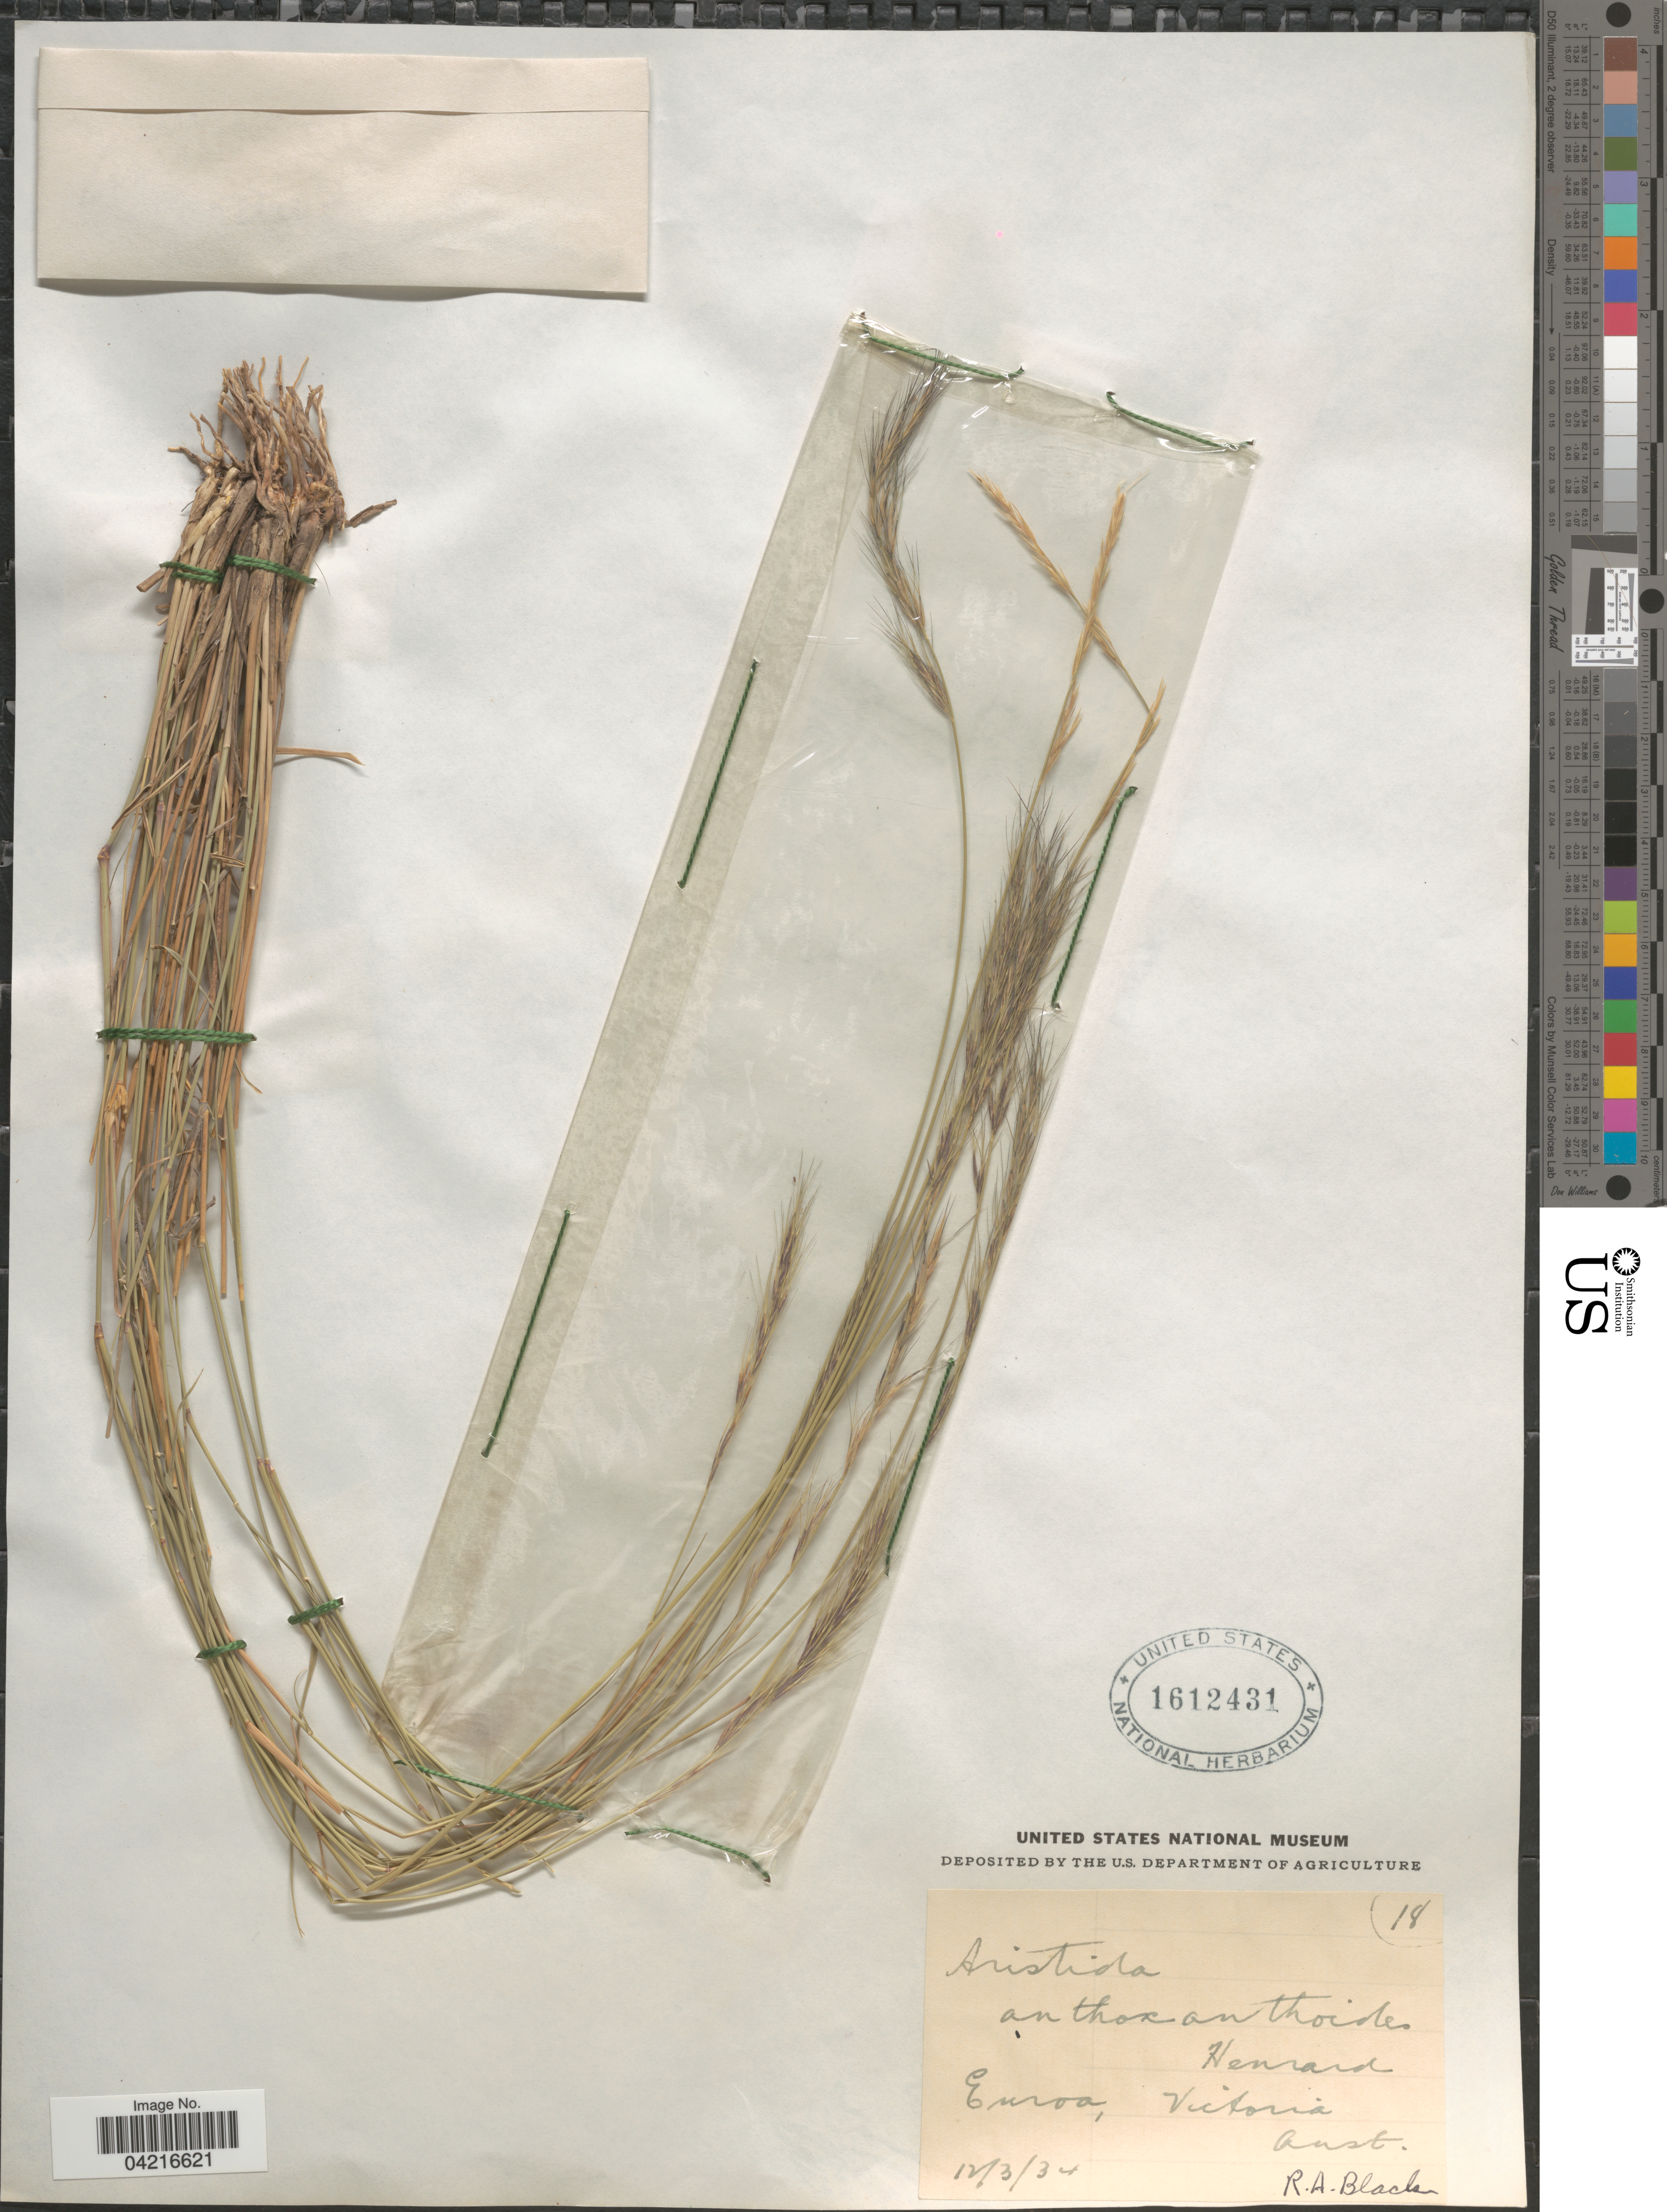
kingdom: Plantae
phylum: Tracheophyta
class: Liliopsida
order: Poales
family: Poaceae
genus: Aristida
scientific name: Aristida anthoxanthoides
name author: (Domin) Henr.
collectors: R. A. Black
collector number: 18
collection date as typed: Transcribed d/m/y: 12/3/34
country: Australia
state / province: Victoria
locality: Euroa, Victoria.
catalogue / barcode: US 1612431